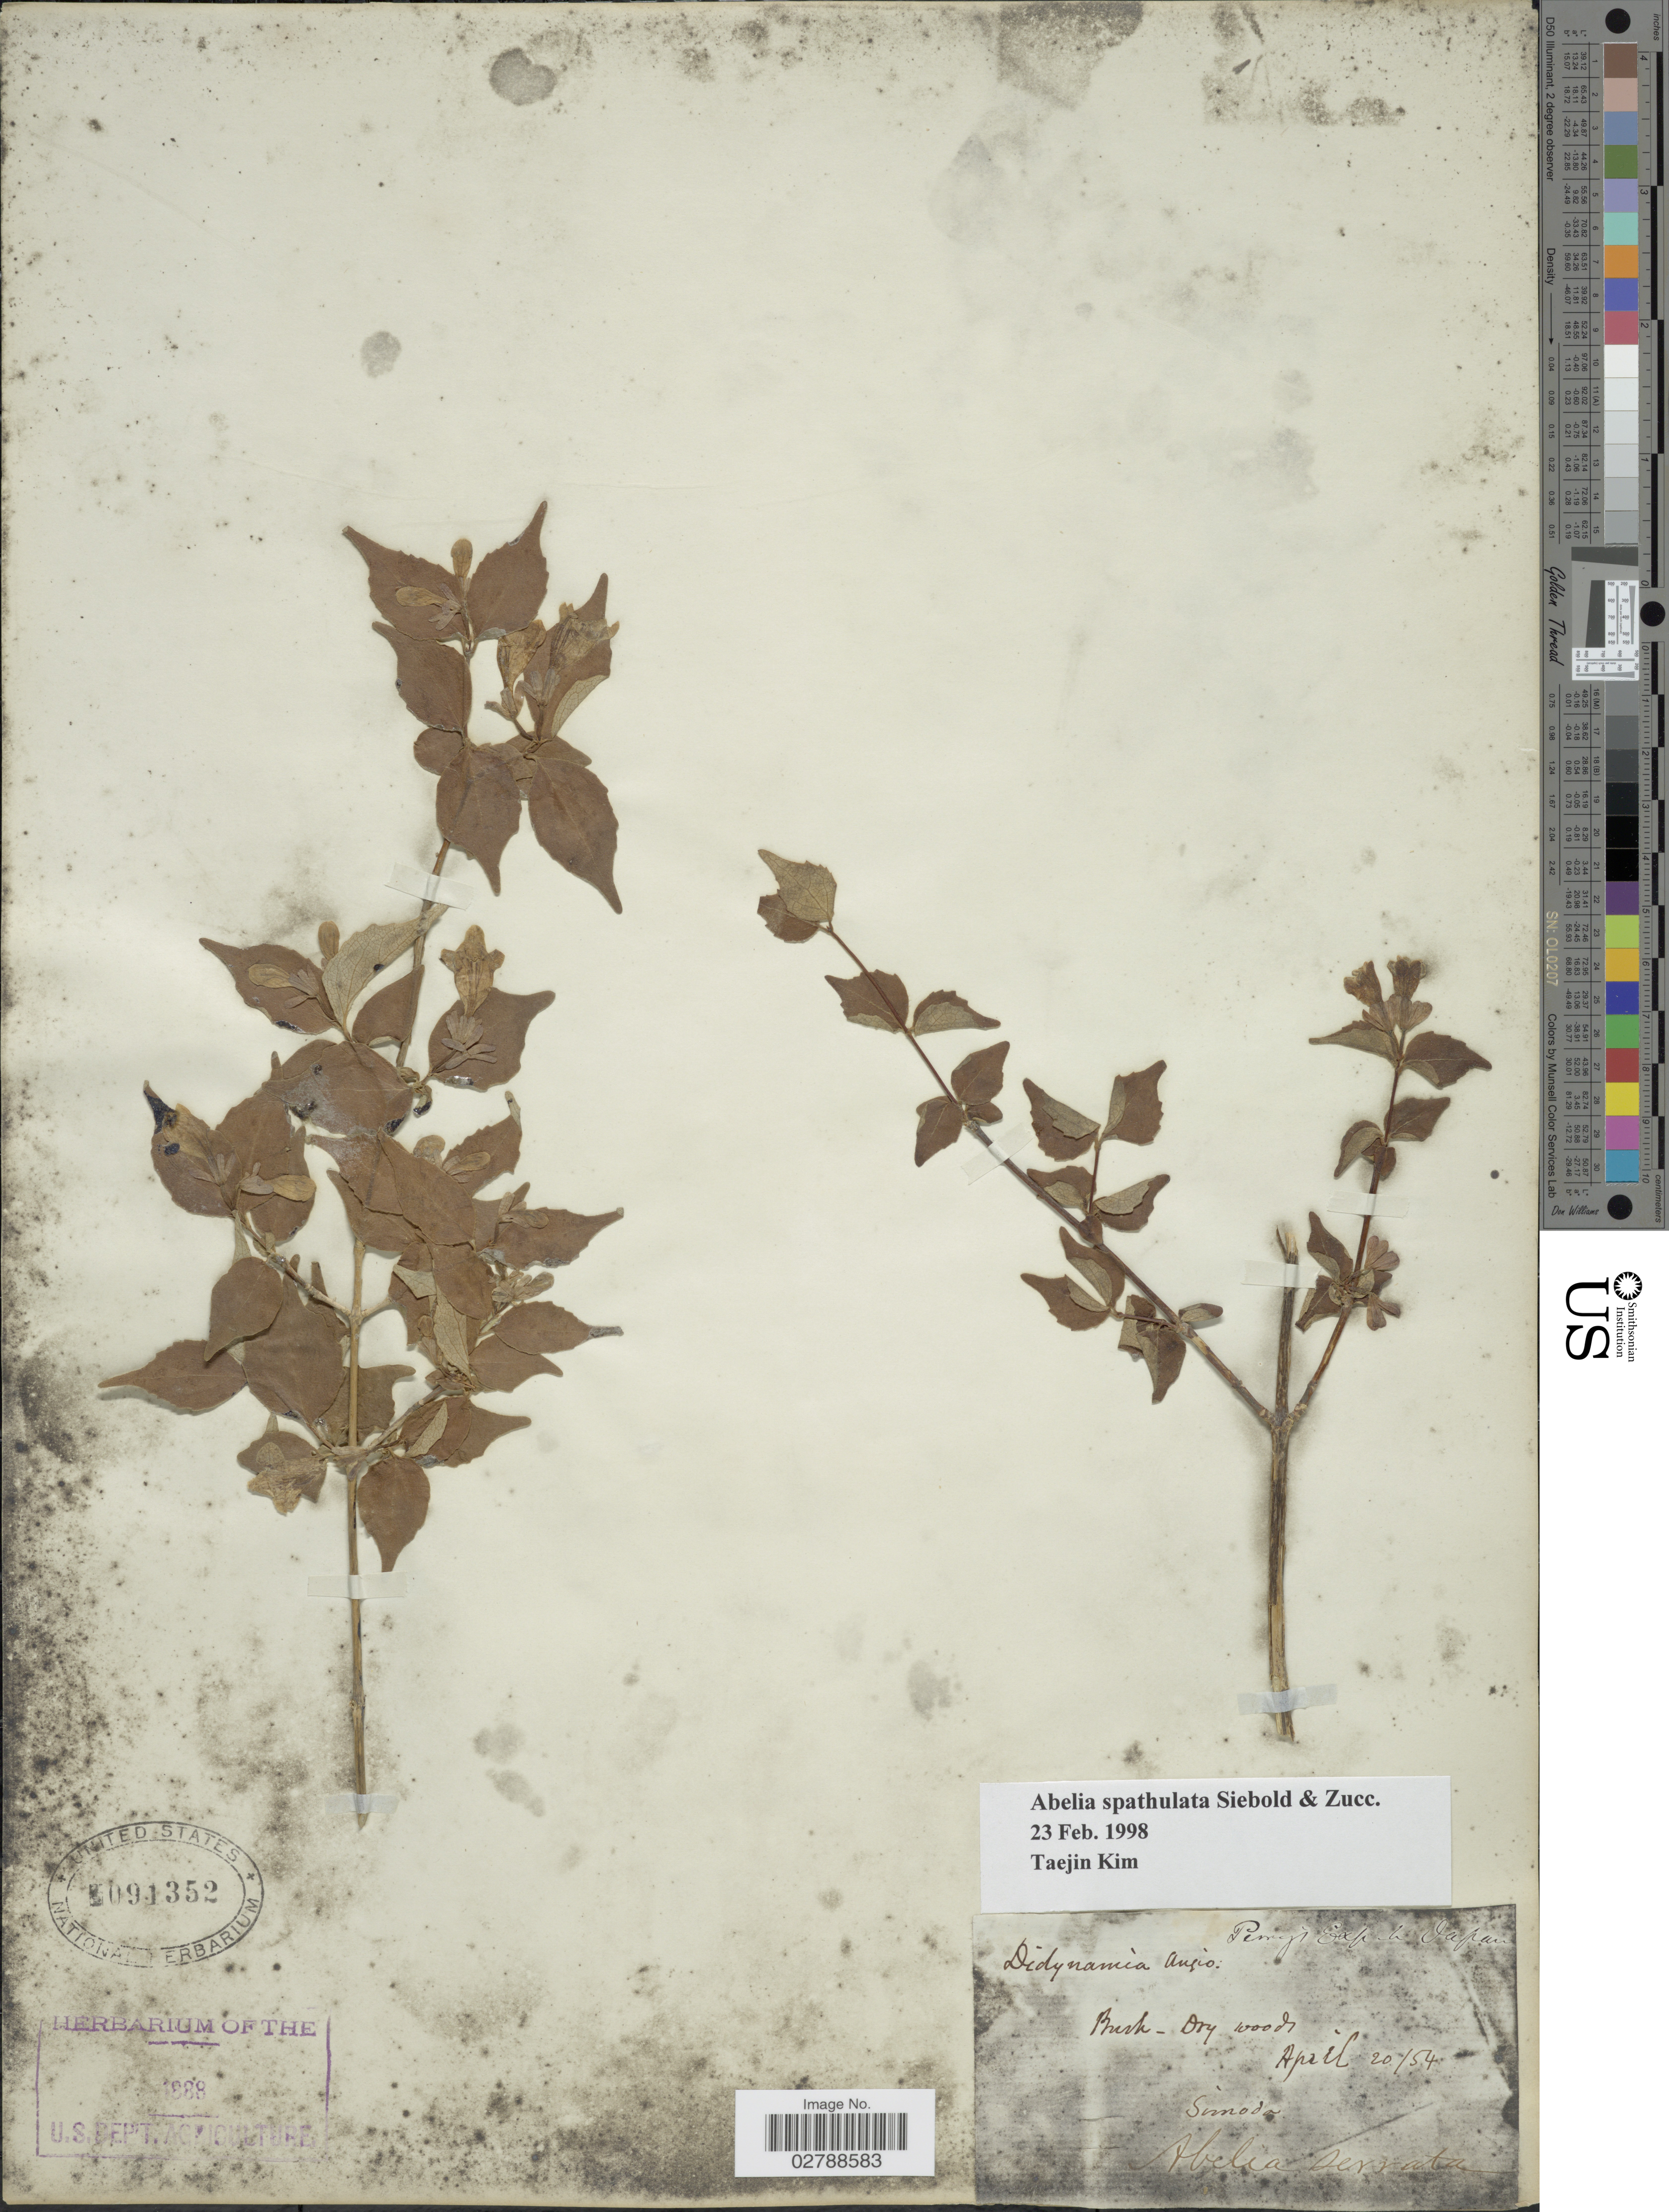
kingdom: Plantae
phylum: Tracheophyta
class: Magnoliopsida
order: Dipsacales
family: Caprifoliaceae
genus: Abelia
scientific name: Abelia spathulata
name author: Siebold & Zucc.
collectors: Perry Exped.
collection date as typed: Transcribed d/m/y: 20/4/54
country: Japan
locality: Simoda.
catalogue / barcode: US 91352